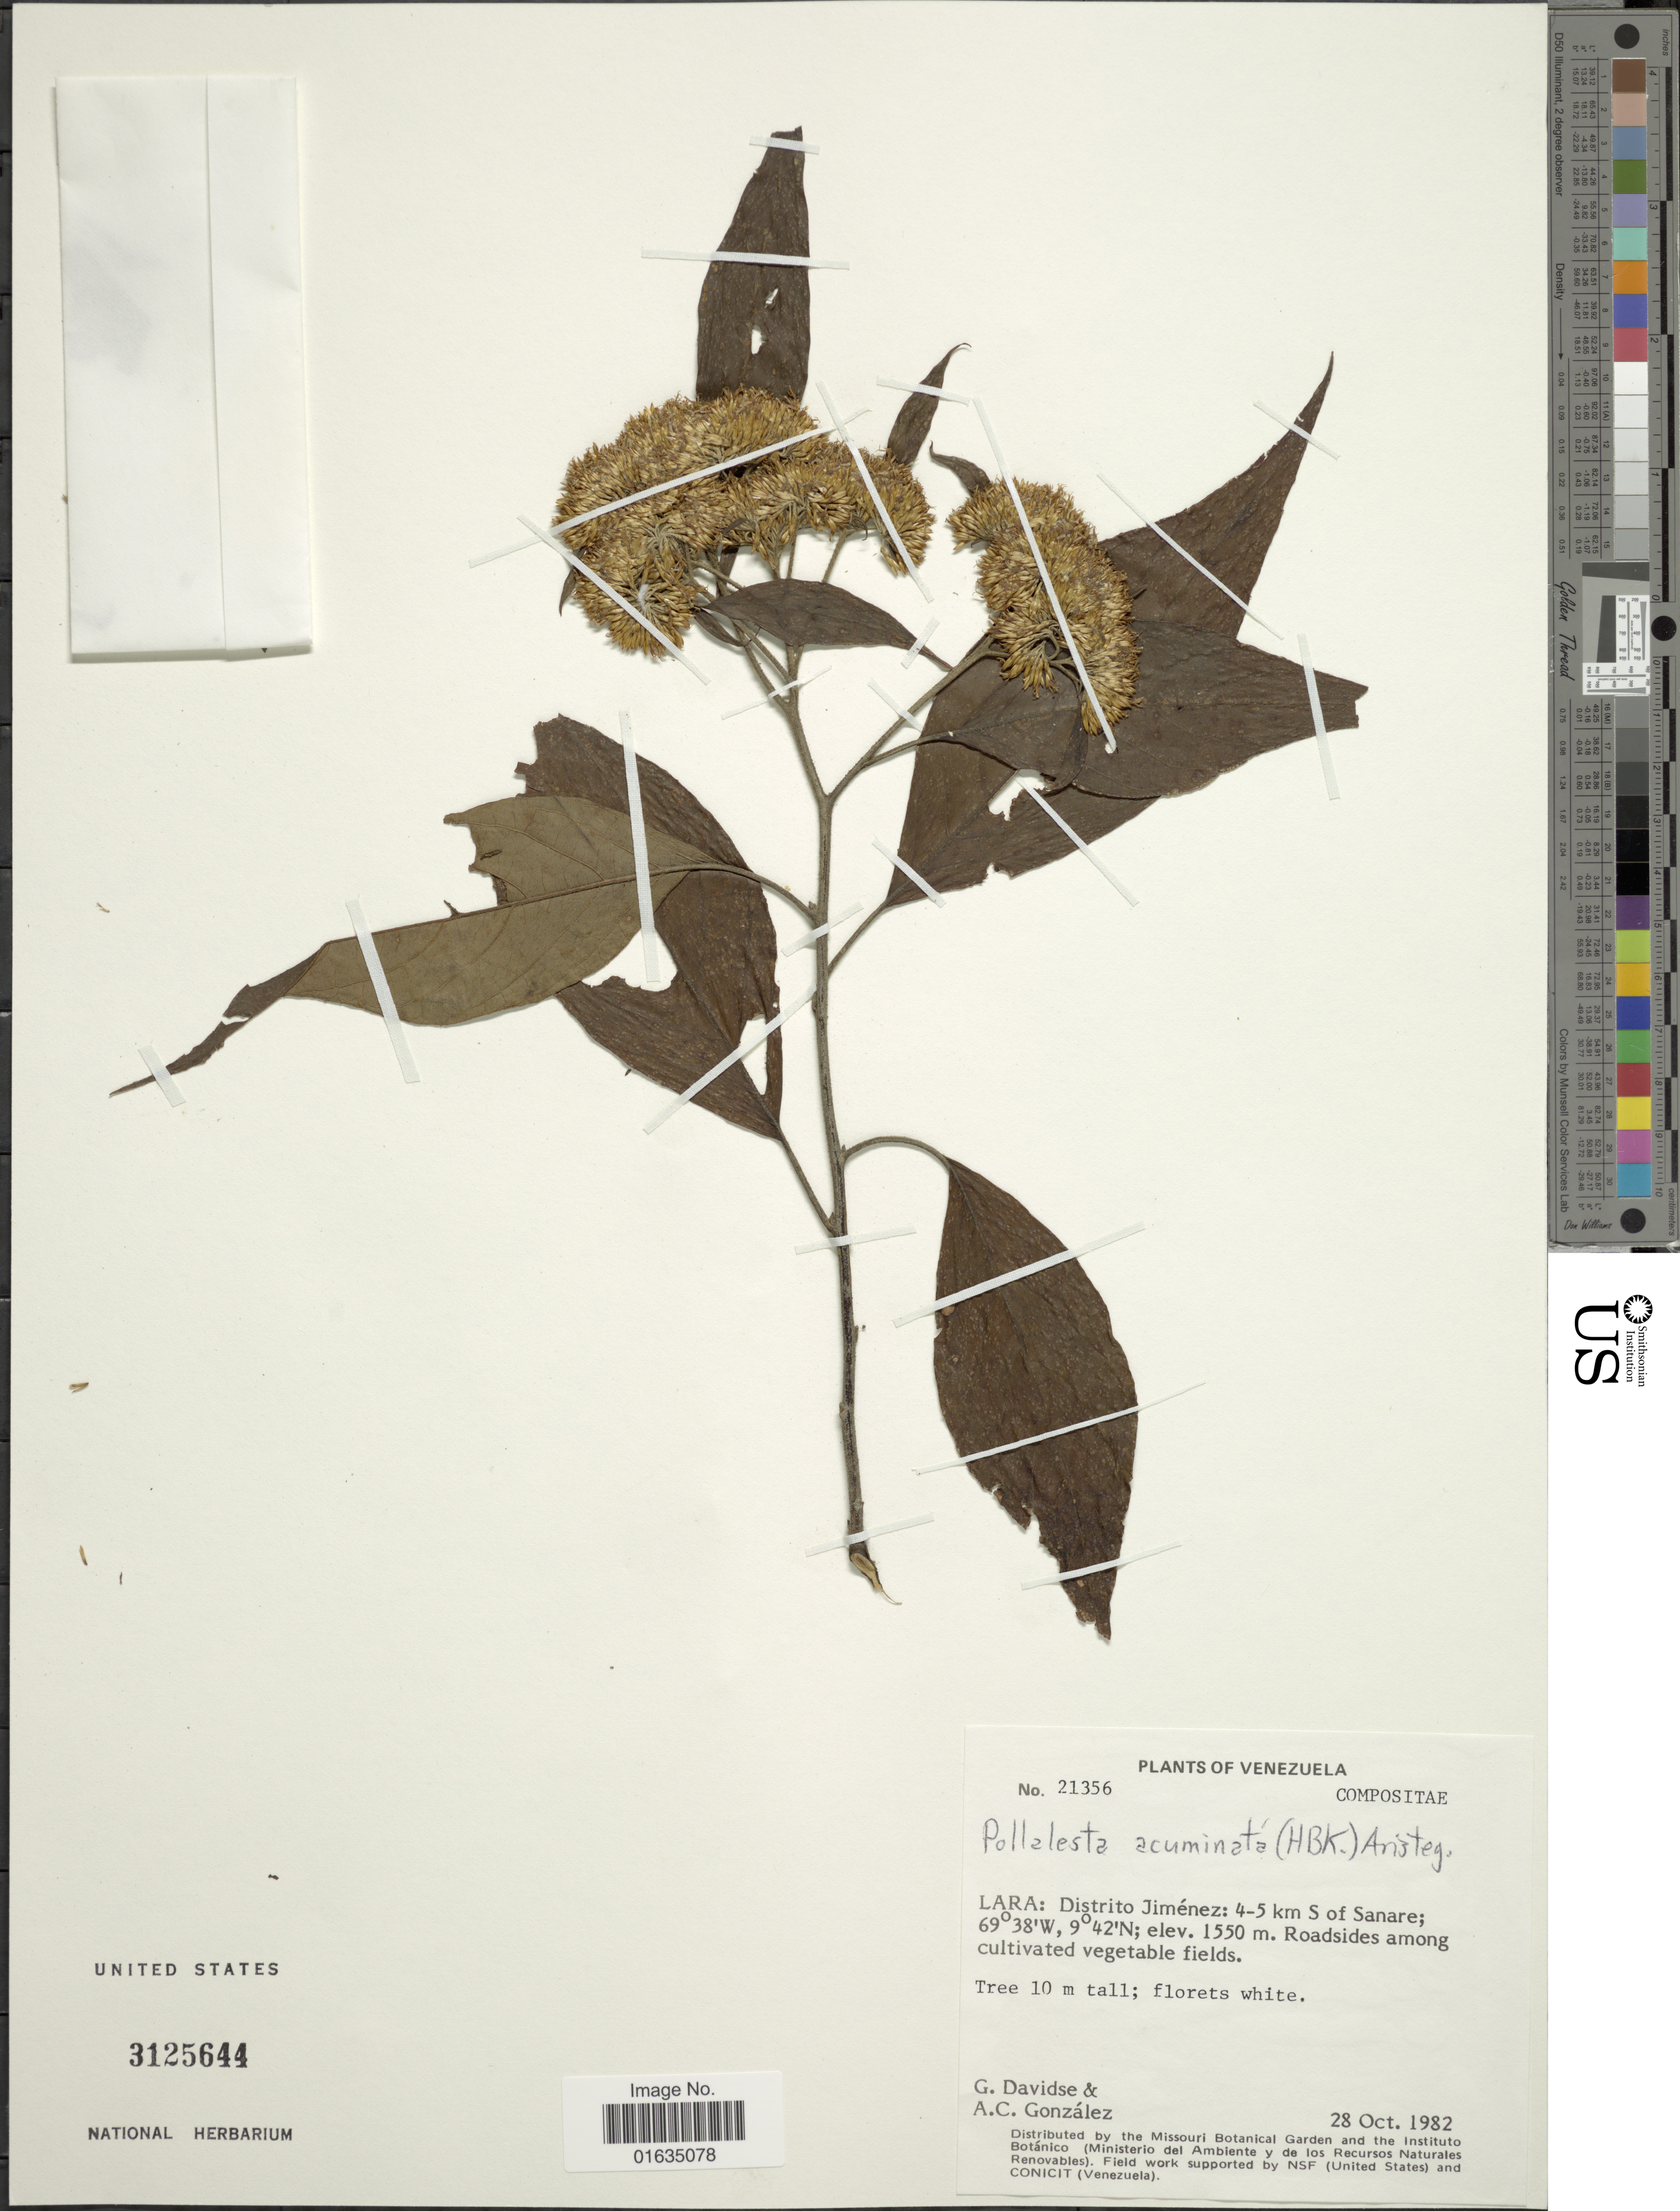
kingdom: Plantae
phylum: Tracheophyta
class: Magnoliopsida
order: Asterales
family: Asteraceae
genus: Pollalesta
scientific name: Pollalesta acuminata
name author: (Kunth) Aristeg.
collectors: G. Davidse & A. C. González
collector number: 21356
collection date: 1982-10-28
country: Venezuela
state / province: Lara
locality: Distrito Jimenez, 4-5 km S of Sanare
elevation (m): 1550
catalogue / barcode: US 3125644